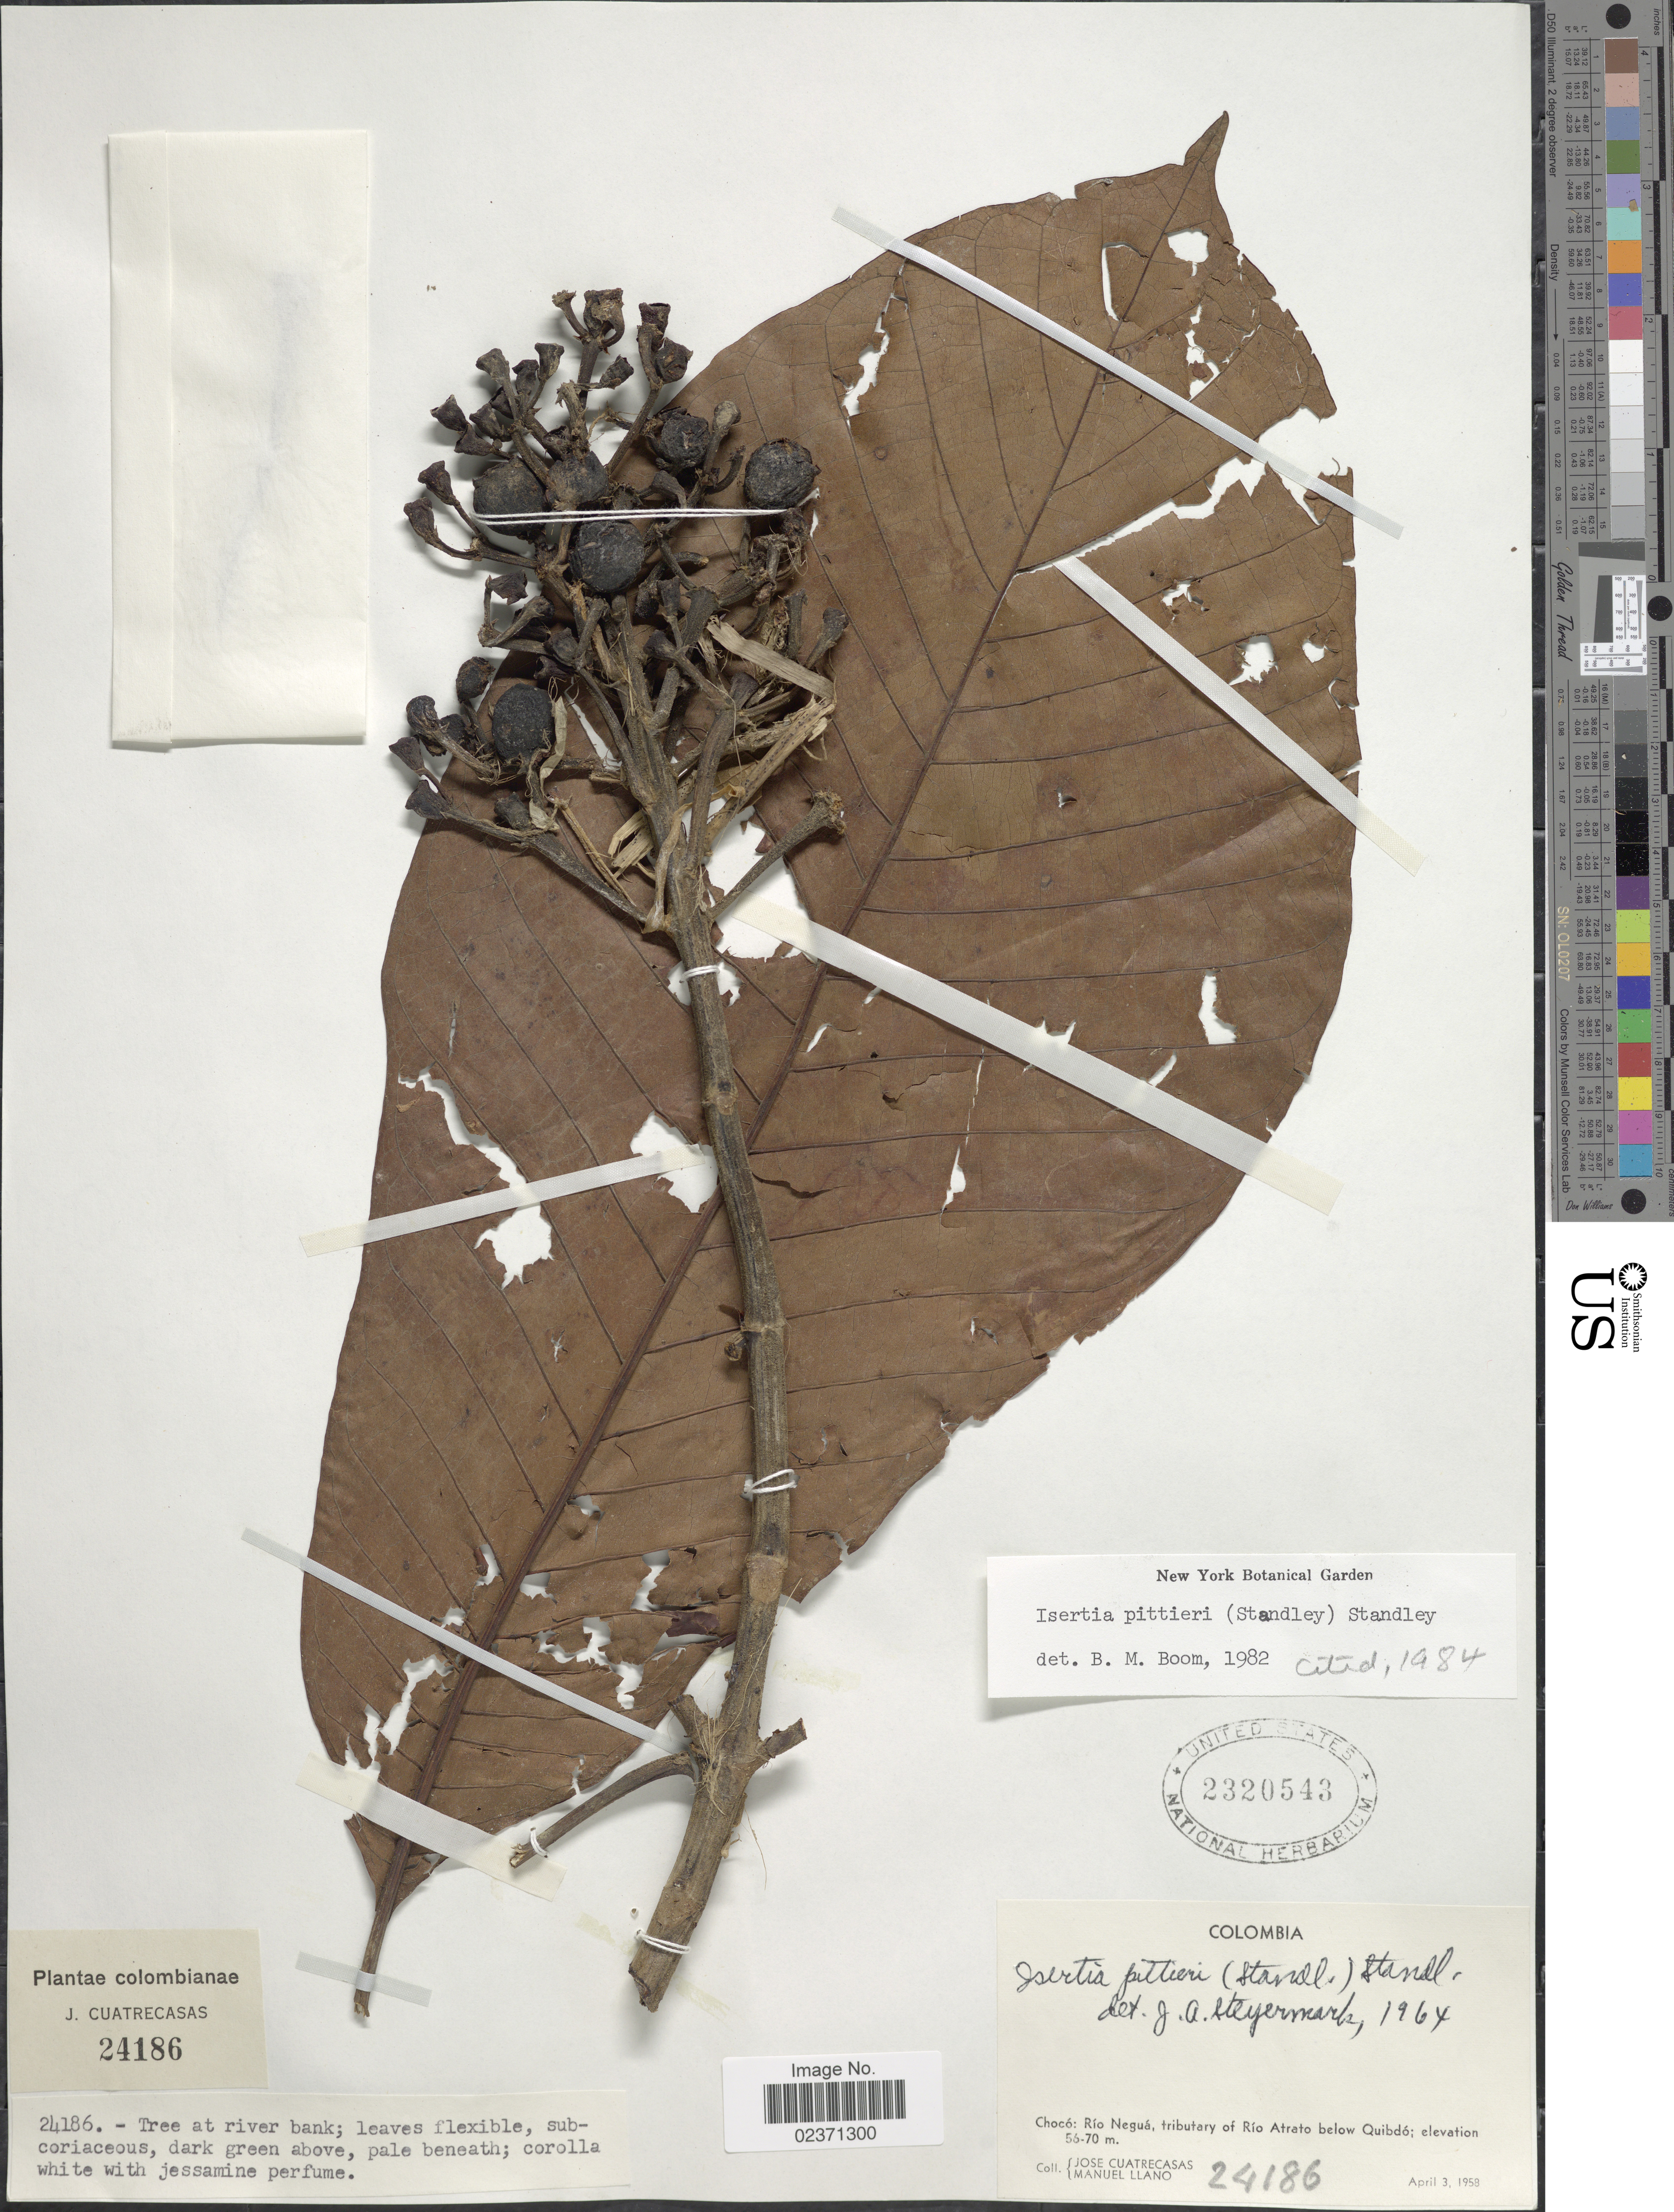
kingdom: Plantae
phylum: Tracheophyta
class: Magnoliopsida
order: Gentianales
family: Rubiaceae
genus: Isertia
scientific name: Isertia pittieri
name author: (Standl.) Standl.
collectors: J. Cuatrecasas & M. Llano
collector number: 24186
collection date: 1958-04-03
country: Colombia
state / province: Chocó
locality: Rio Negua, tributary of Rio Atrato below Quibdo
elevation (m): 56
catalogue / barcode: US 2320543